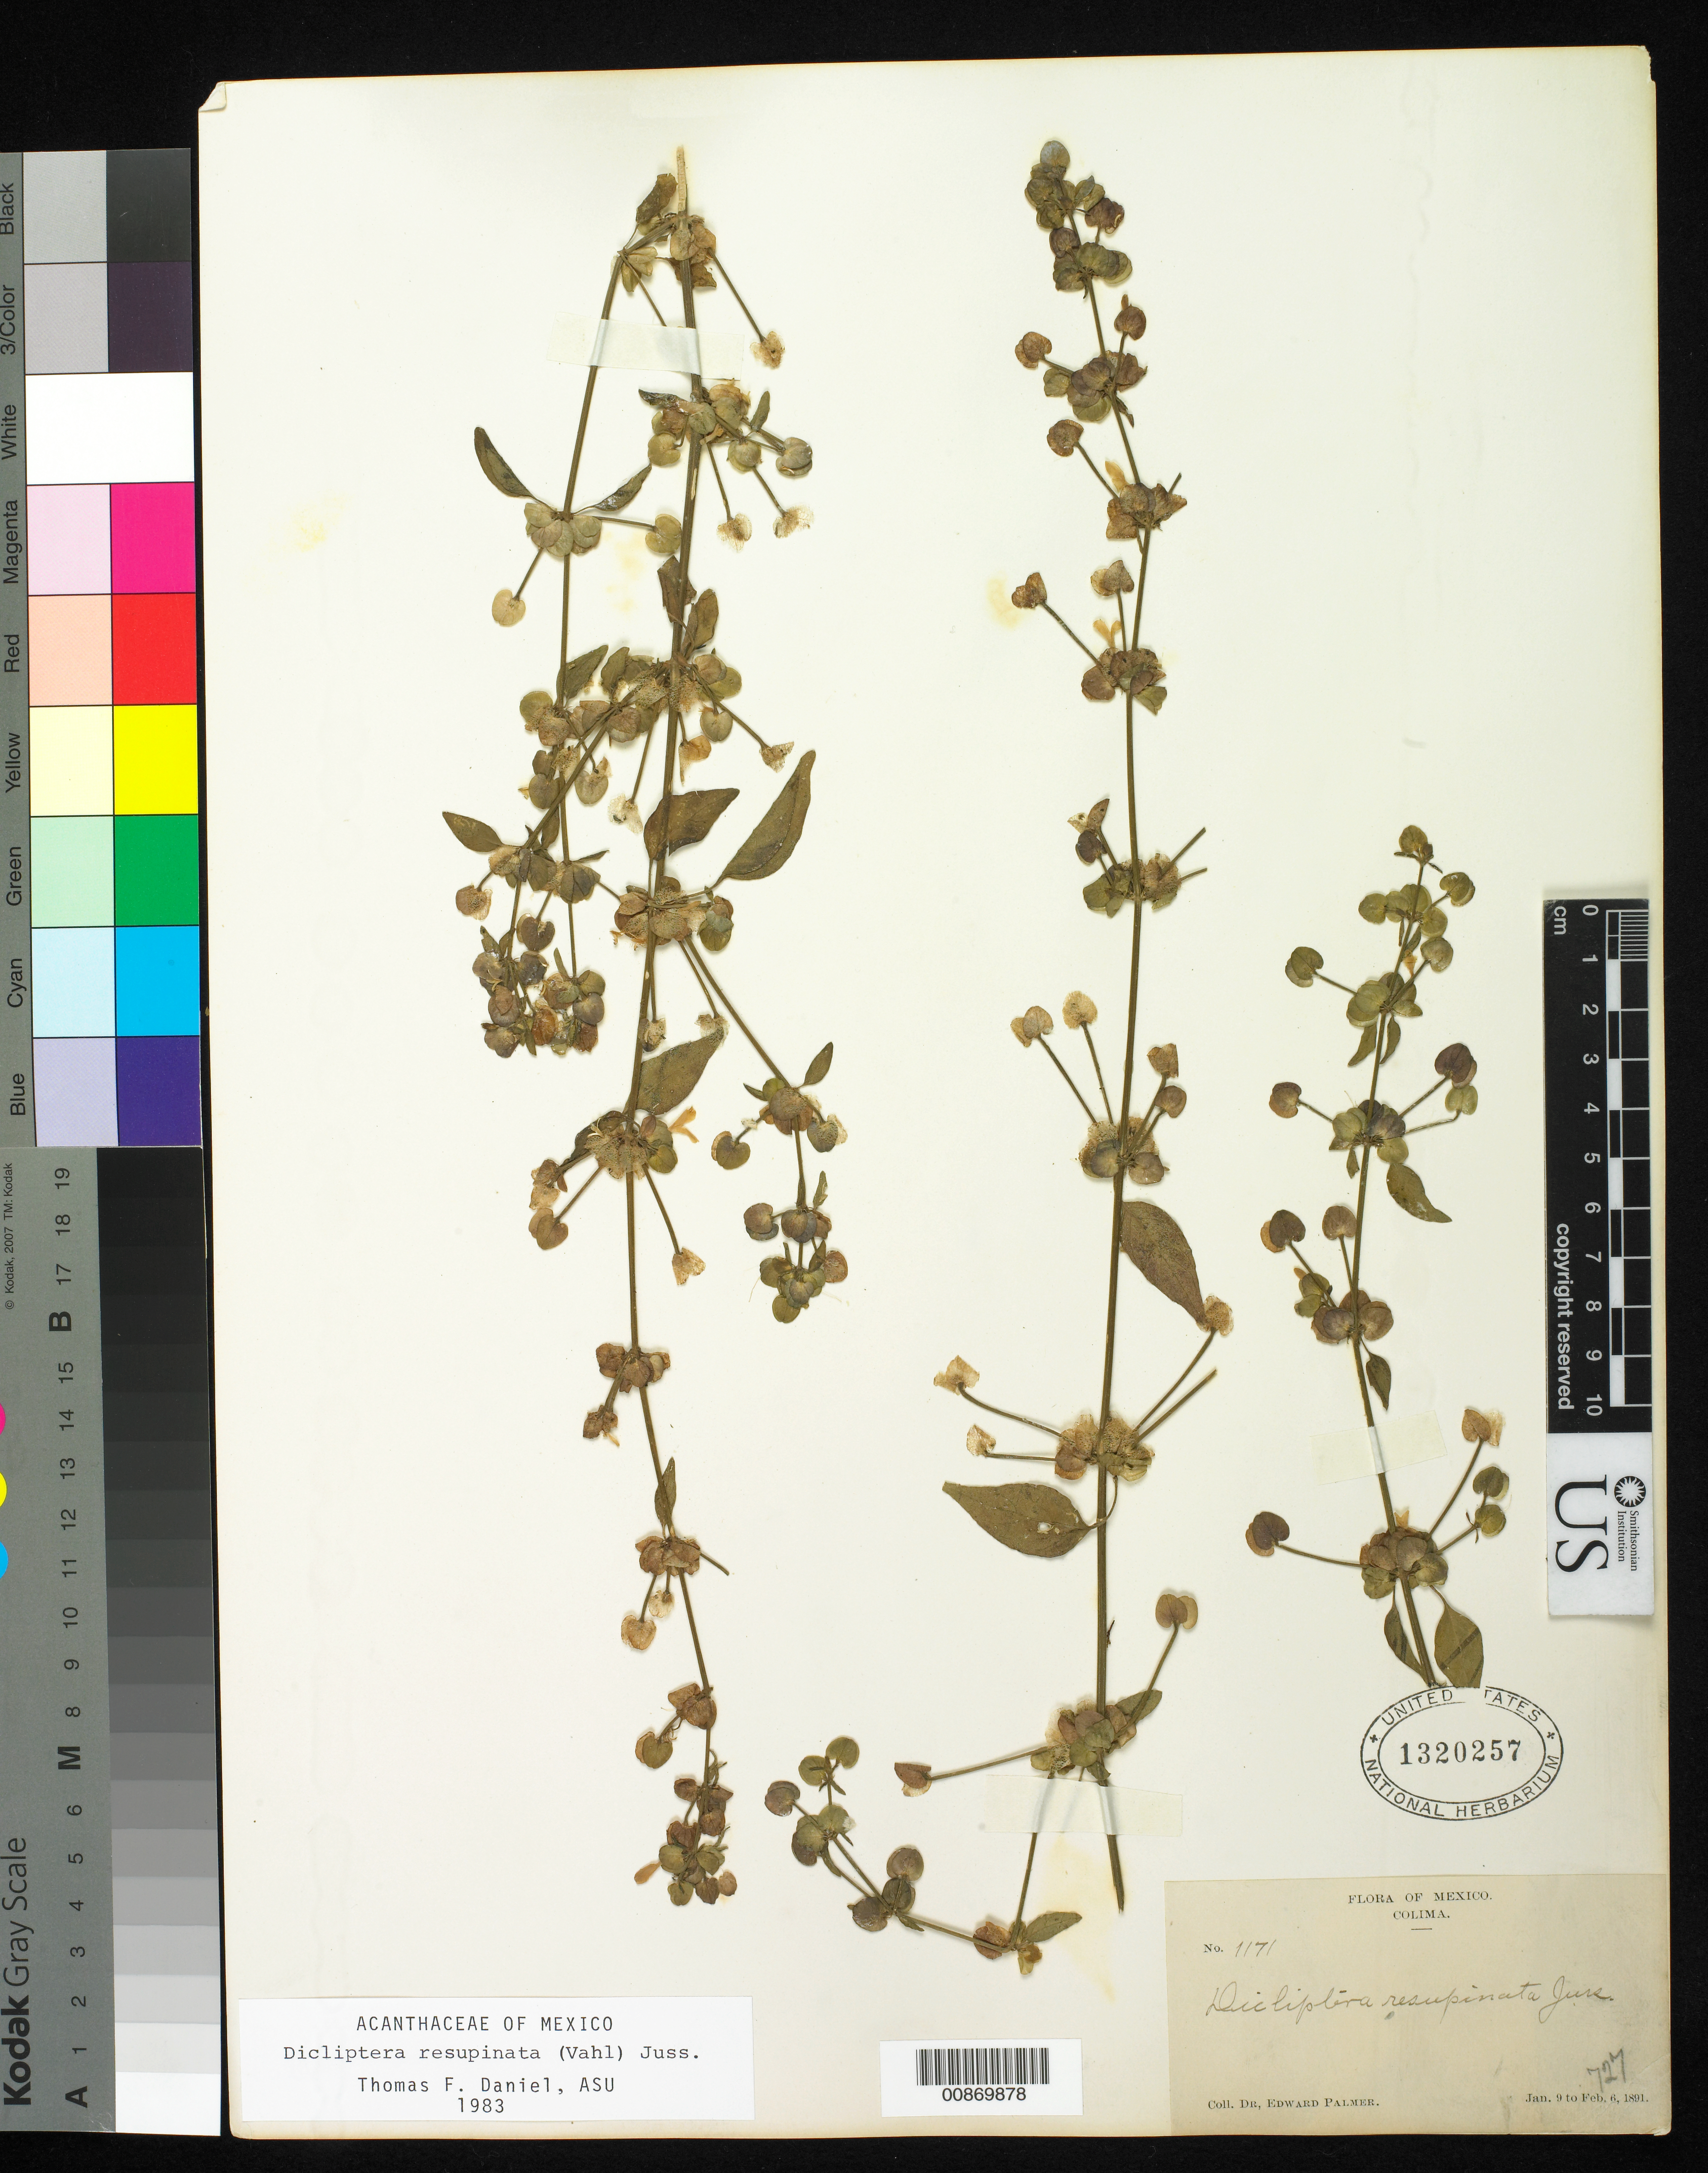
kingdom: Plantae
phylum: Tracheophyta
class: Magnoliopsida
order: Lamiales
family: Acanthaceae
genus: Dicliptera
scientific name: Dicliptera resupinata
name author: (Vahl) Juss.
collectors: E. Palmer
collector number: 1171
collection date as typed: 09 Jan 1891 to 06 Feb 1891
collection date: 1891-01-09/1891-02-06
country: Mexico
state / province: Colima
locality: Colima.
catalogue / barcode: US 1320257